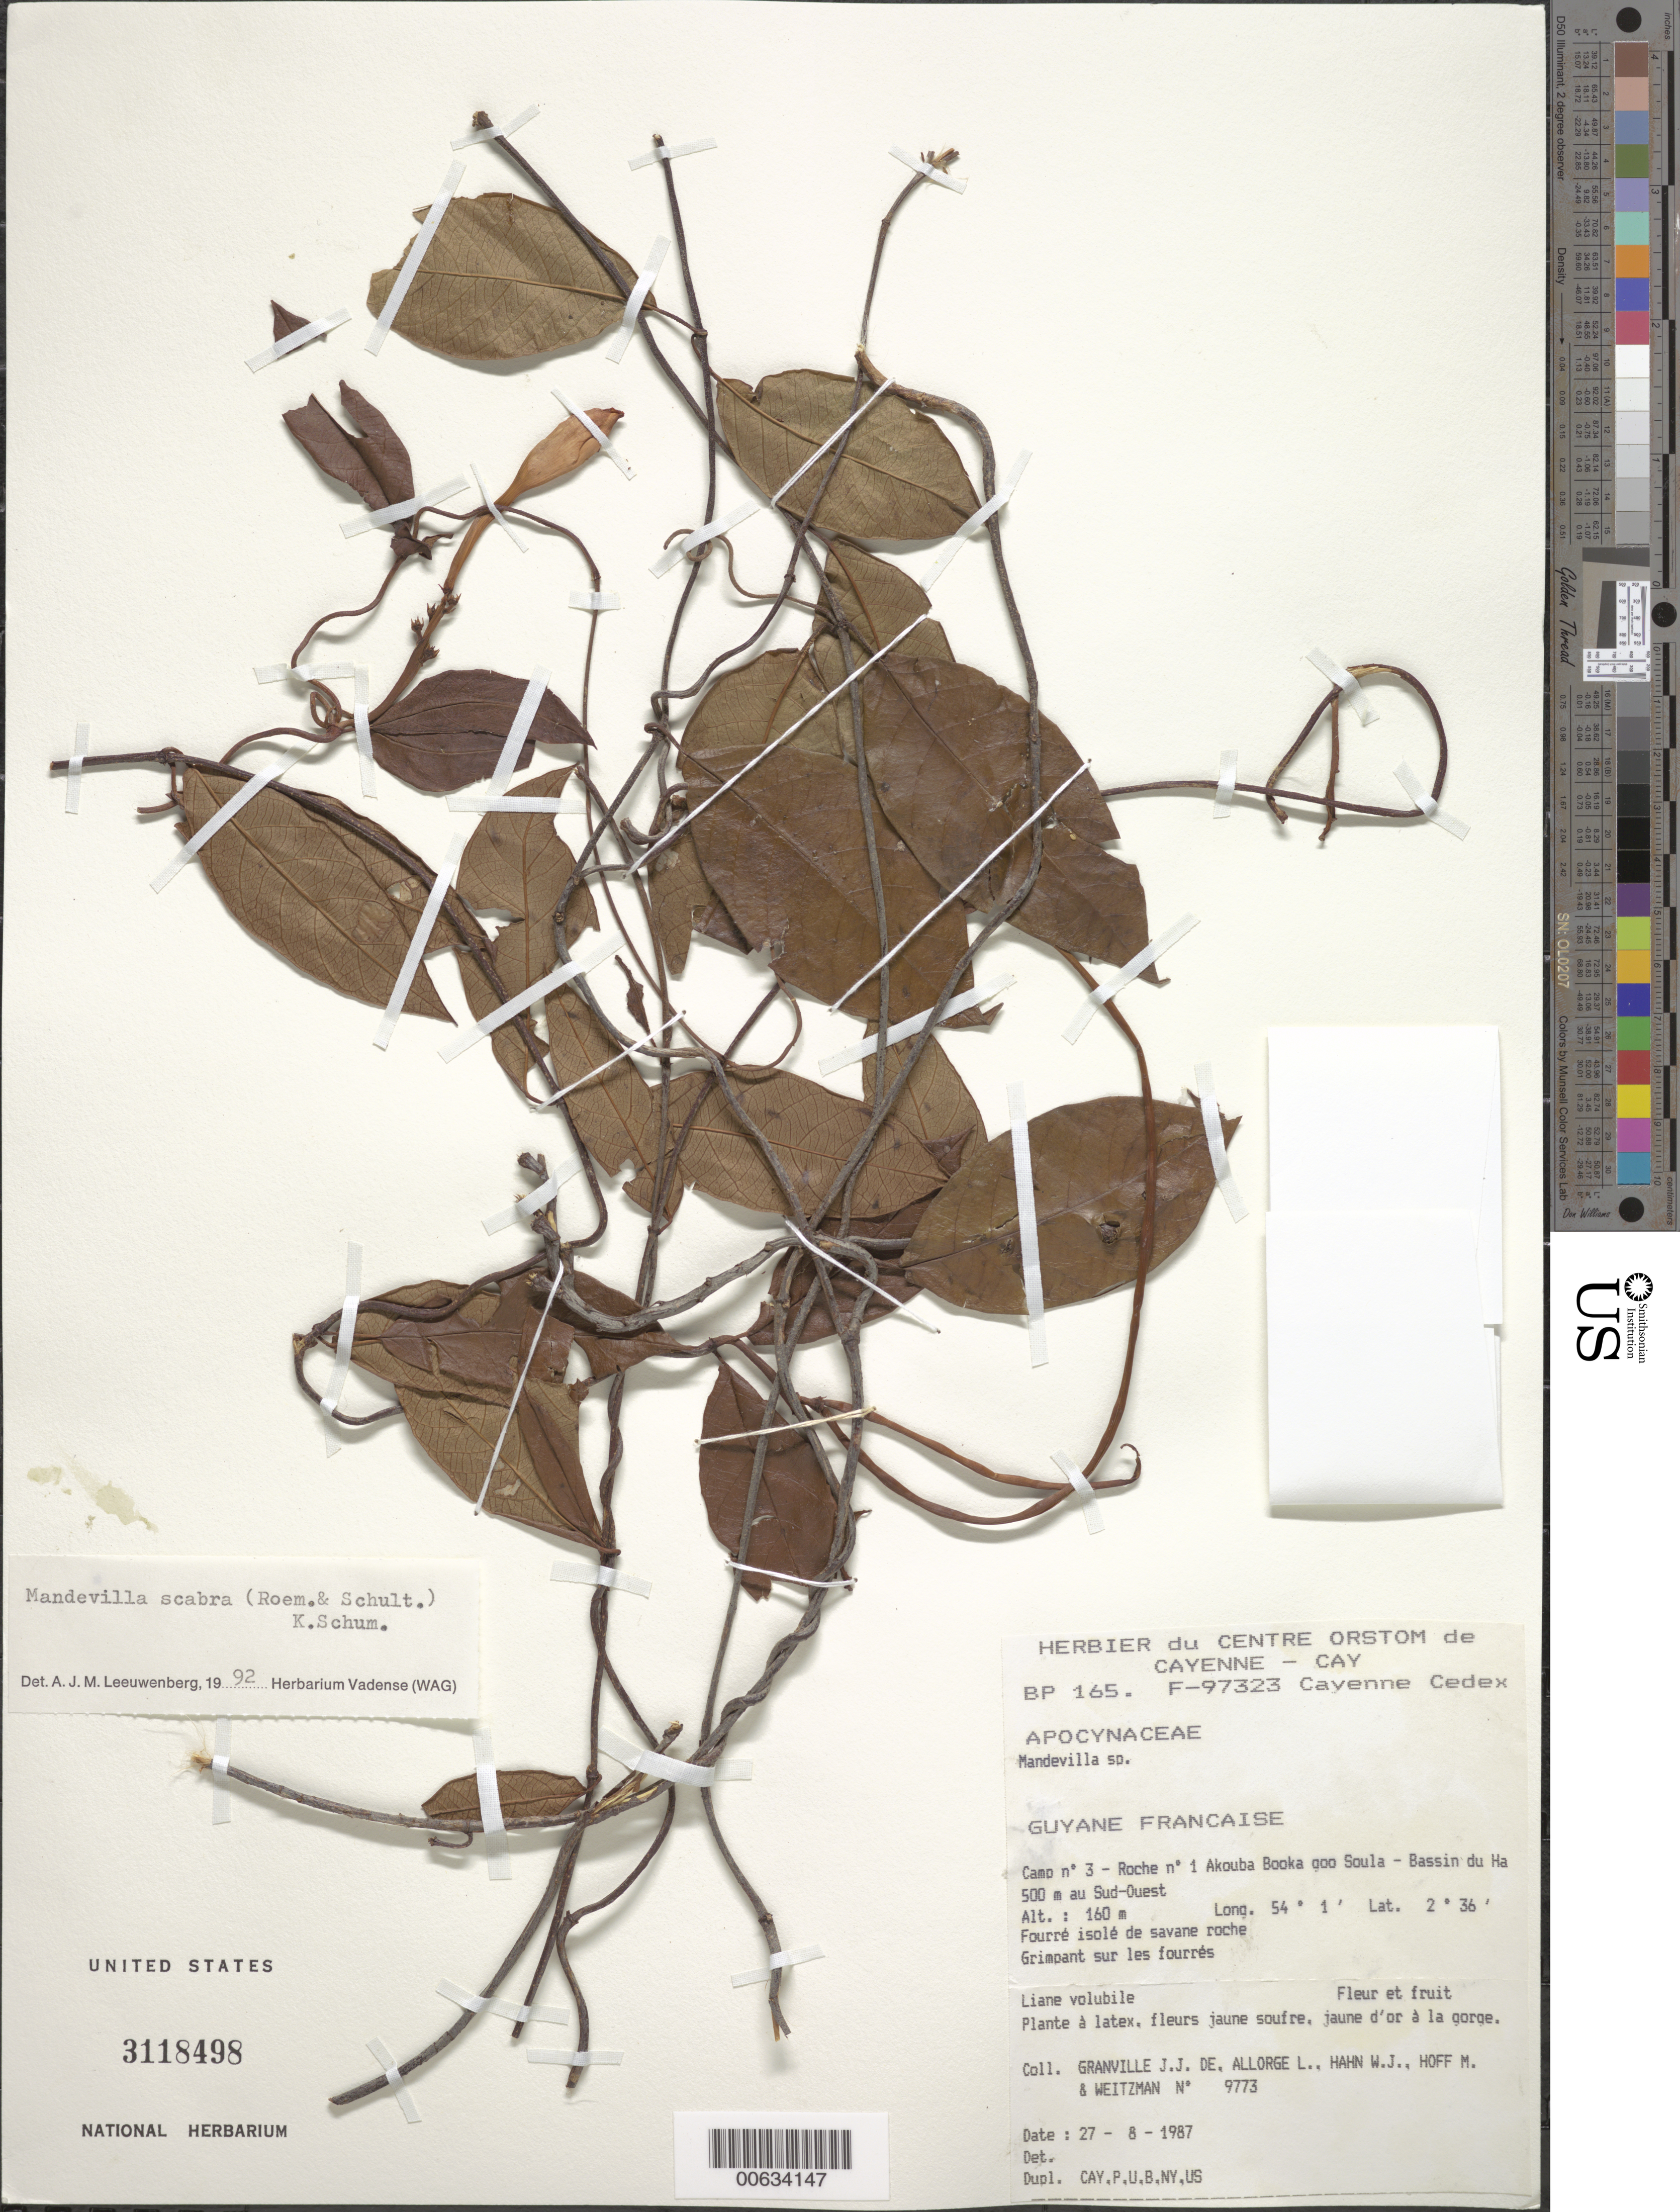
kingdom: Plantae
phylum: Tracheophyta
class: Magnoliopsida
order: Gentianales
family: Apocynaceae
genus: Mandevilla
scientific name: Mandevilla scabra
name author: (Hoffmanns. ex Roem. & Schult.) K. Schum.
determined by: Leeuwenberg, A. J. M.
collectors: J.-J. de Granville, L. Allorge, W. J. Hahn, M. Hoff & A. L. Weitzman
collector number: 9773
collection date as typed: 27-Aug-87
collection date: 1987-08-27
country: French Guiana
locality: Akouba Booka goo Soula, Camp #3, Roche no. 1, Bassin du Haut-Marouini, 500 m au Sud-Ouest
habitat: Fourre isole de savane roche. Grimpant sur les fourres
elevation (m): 160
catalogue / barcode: US 3118498